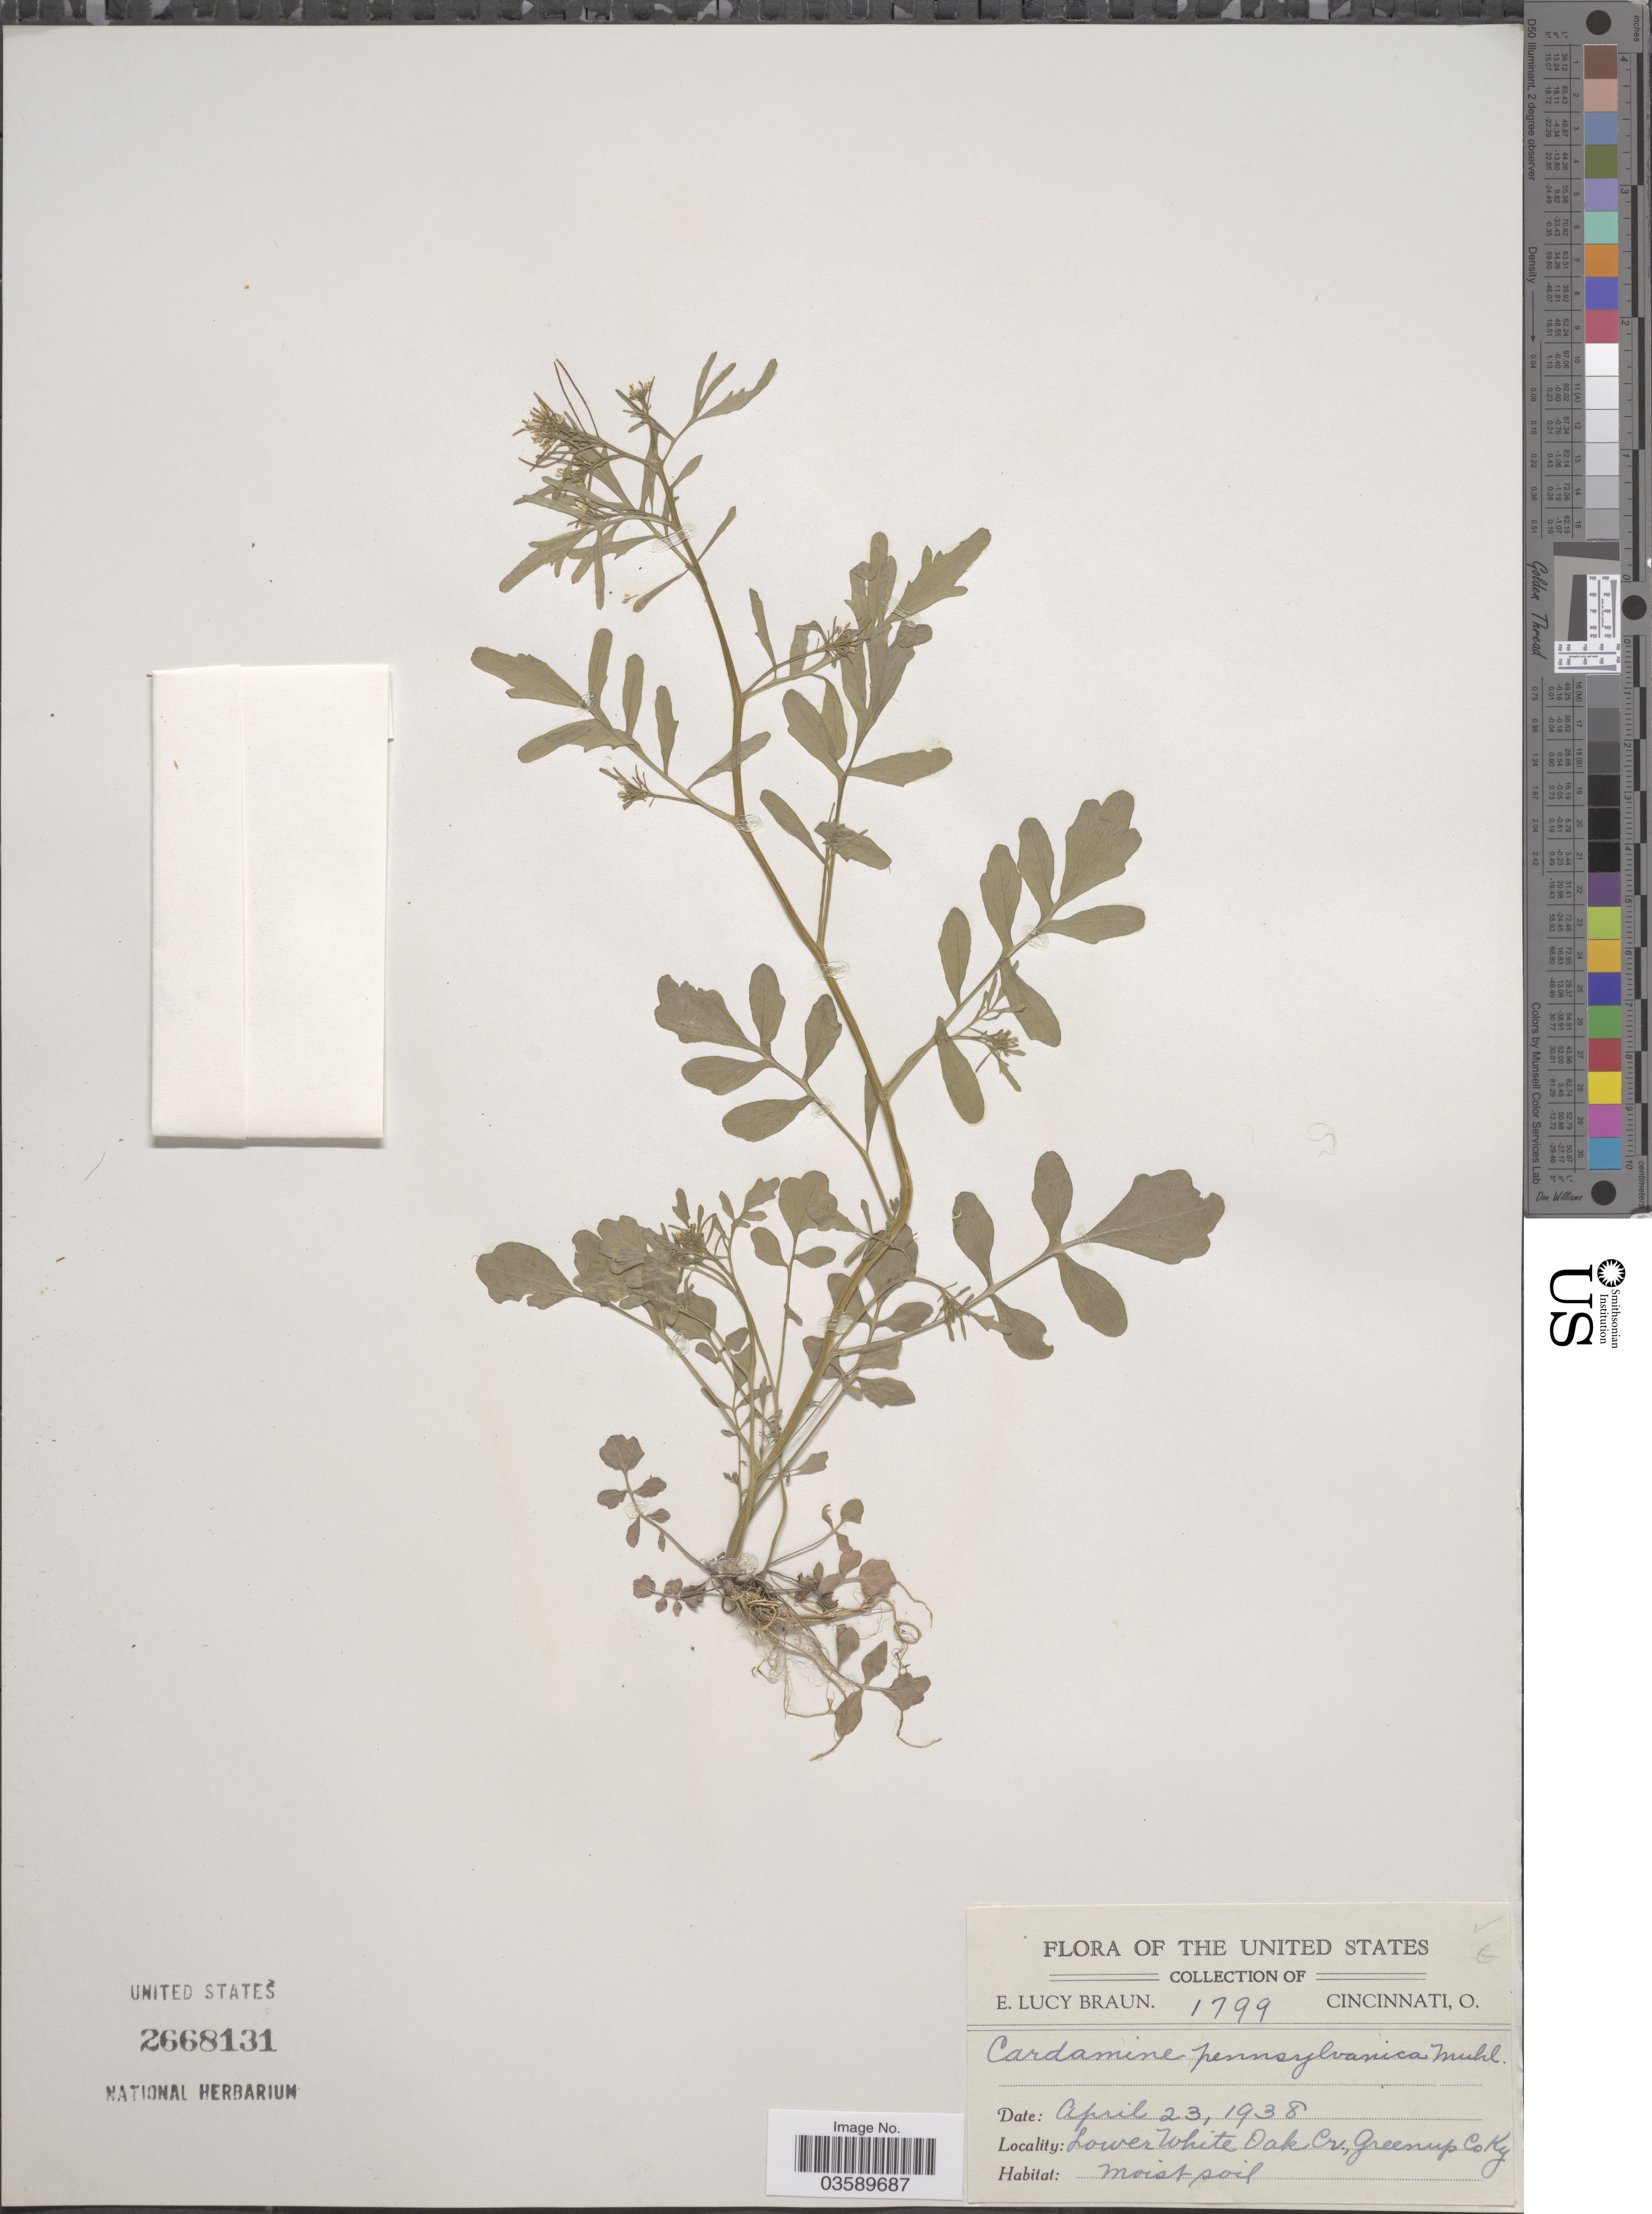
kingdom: Plantae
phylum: Tracheophyta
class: Magnoliopsida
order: Brassicales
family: Brassicaceae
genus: Cardamine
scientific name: Cardamine pensylvanica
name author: Muhl. ex Willd.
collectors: E. L. Braun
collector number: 1799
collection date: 1938-04-23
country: United States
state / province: Kentucky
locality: Lower White Oak Cr., Greenup Co.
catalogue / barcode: US 2668131